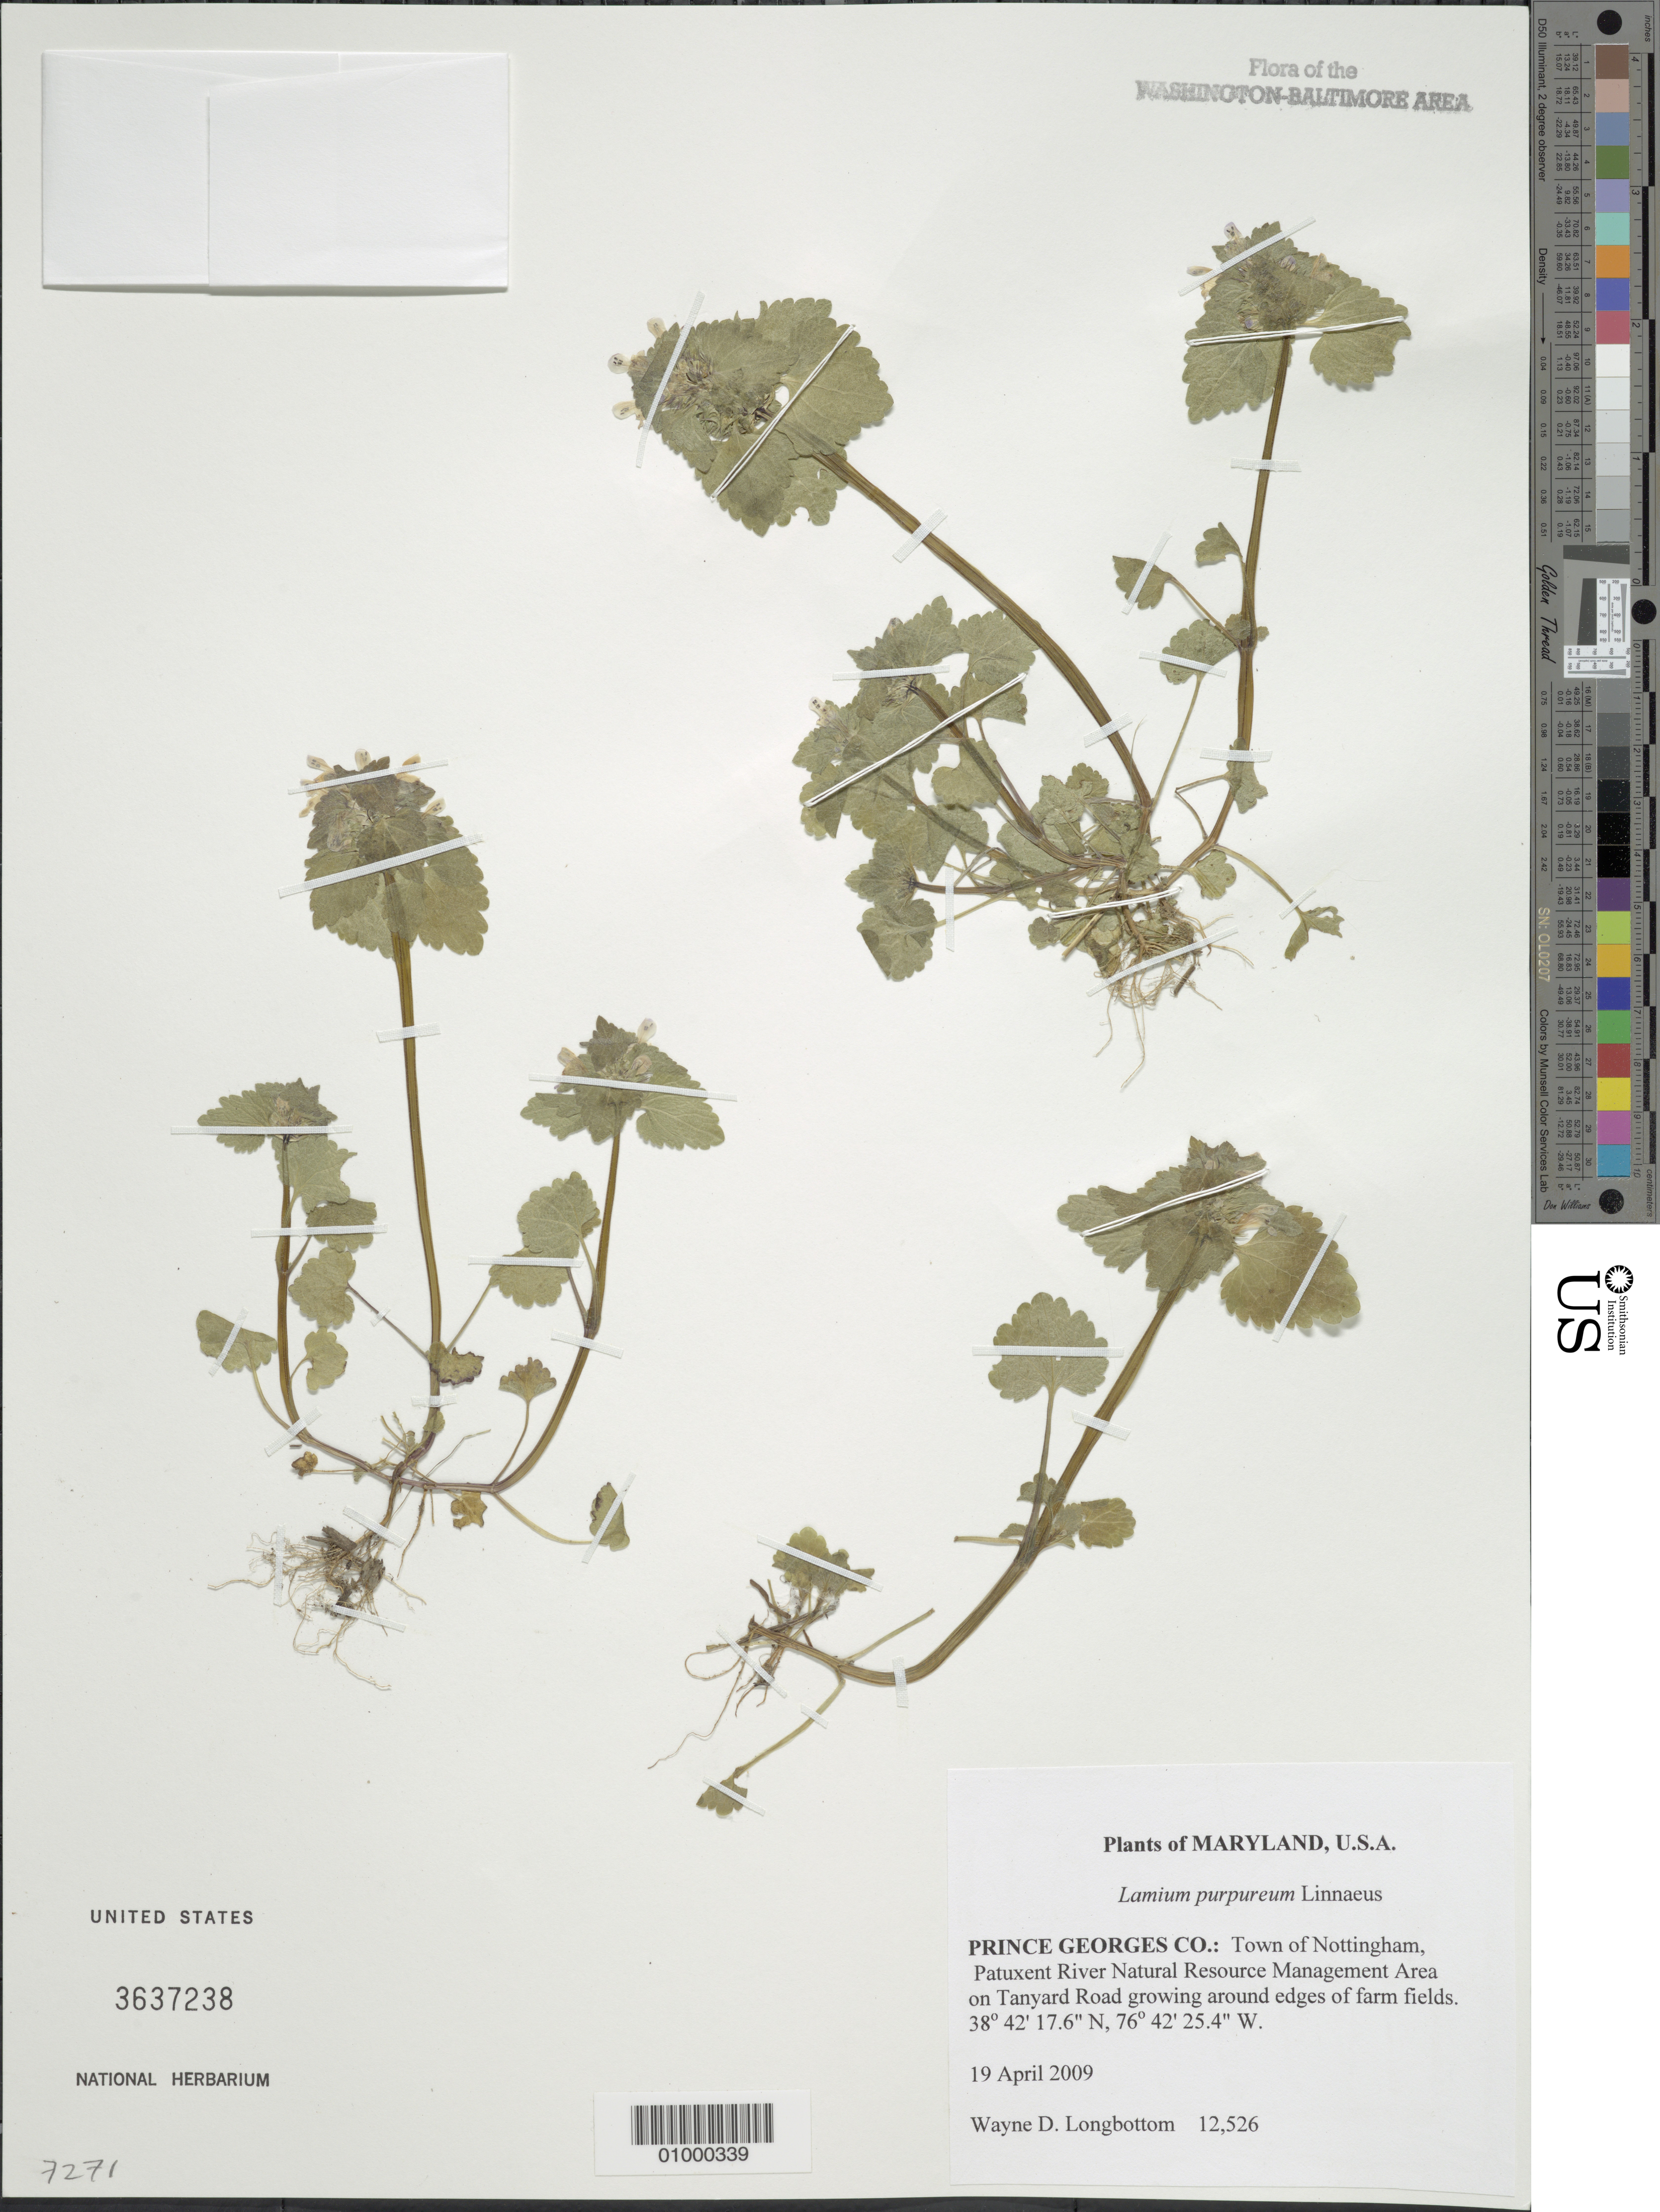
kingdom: Plantae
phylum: Tracheophyta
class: Magnoliopsida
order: Lamiales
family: Lamiaceae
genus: Lamium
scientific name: Lamium purpureum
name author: L.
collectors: W. D. Longbottom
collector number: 12526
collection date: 2009-04-19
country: United States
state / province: Maryland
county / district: Prince George's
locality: Town of Nottingham, Patuxent River Natural Resource Management Area on Tanyard Road growing around edges of farm fields.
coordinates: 38 42 17.6 N, 76 42 25.4 W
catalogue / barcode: US 3637238